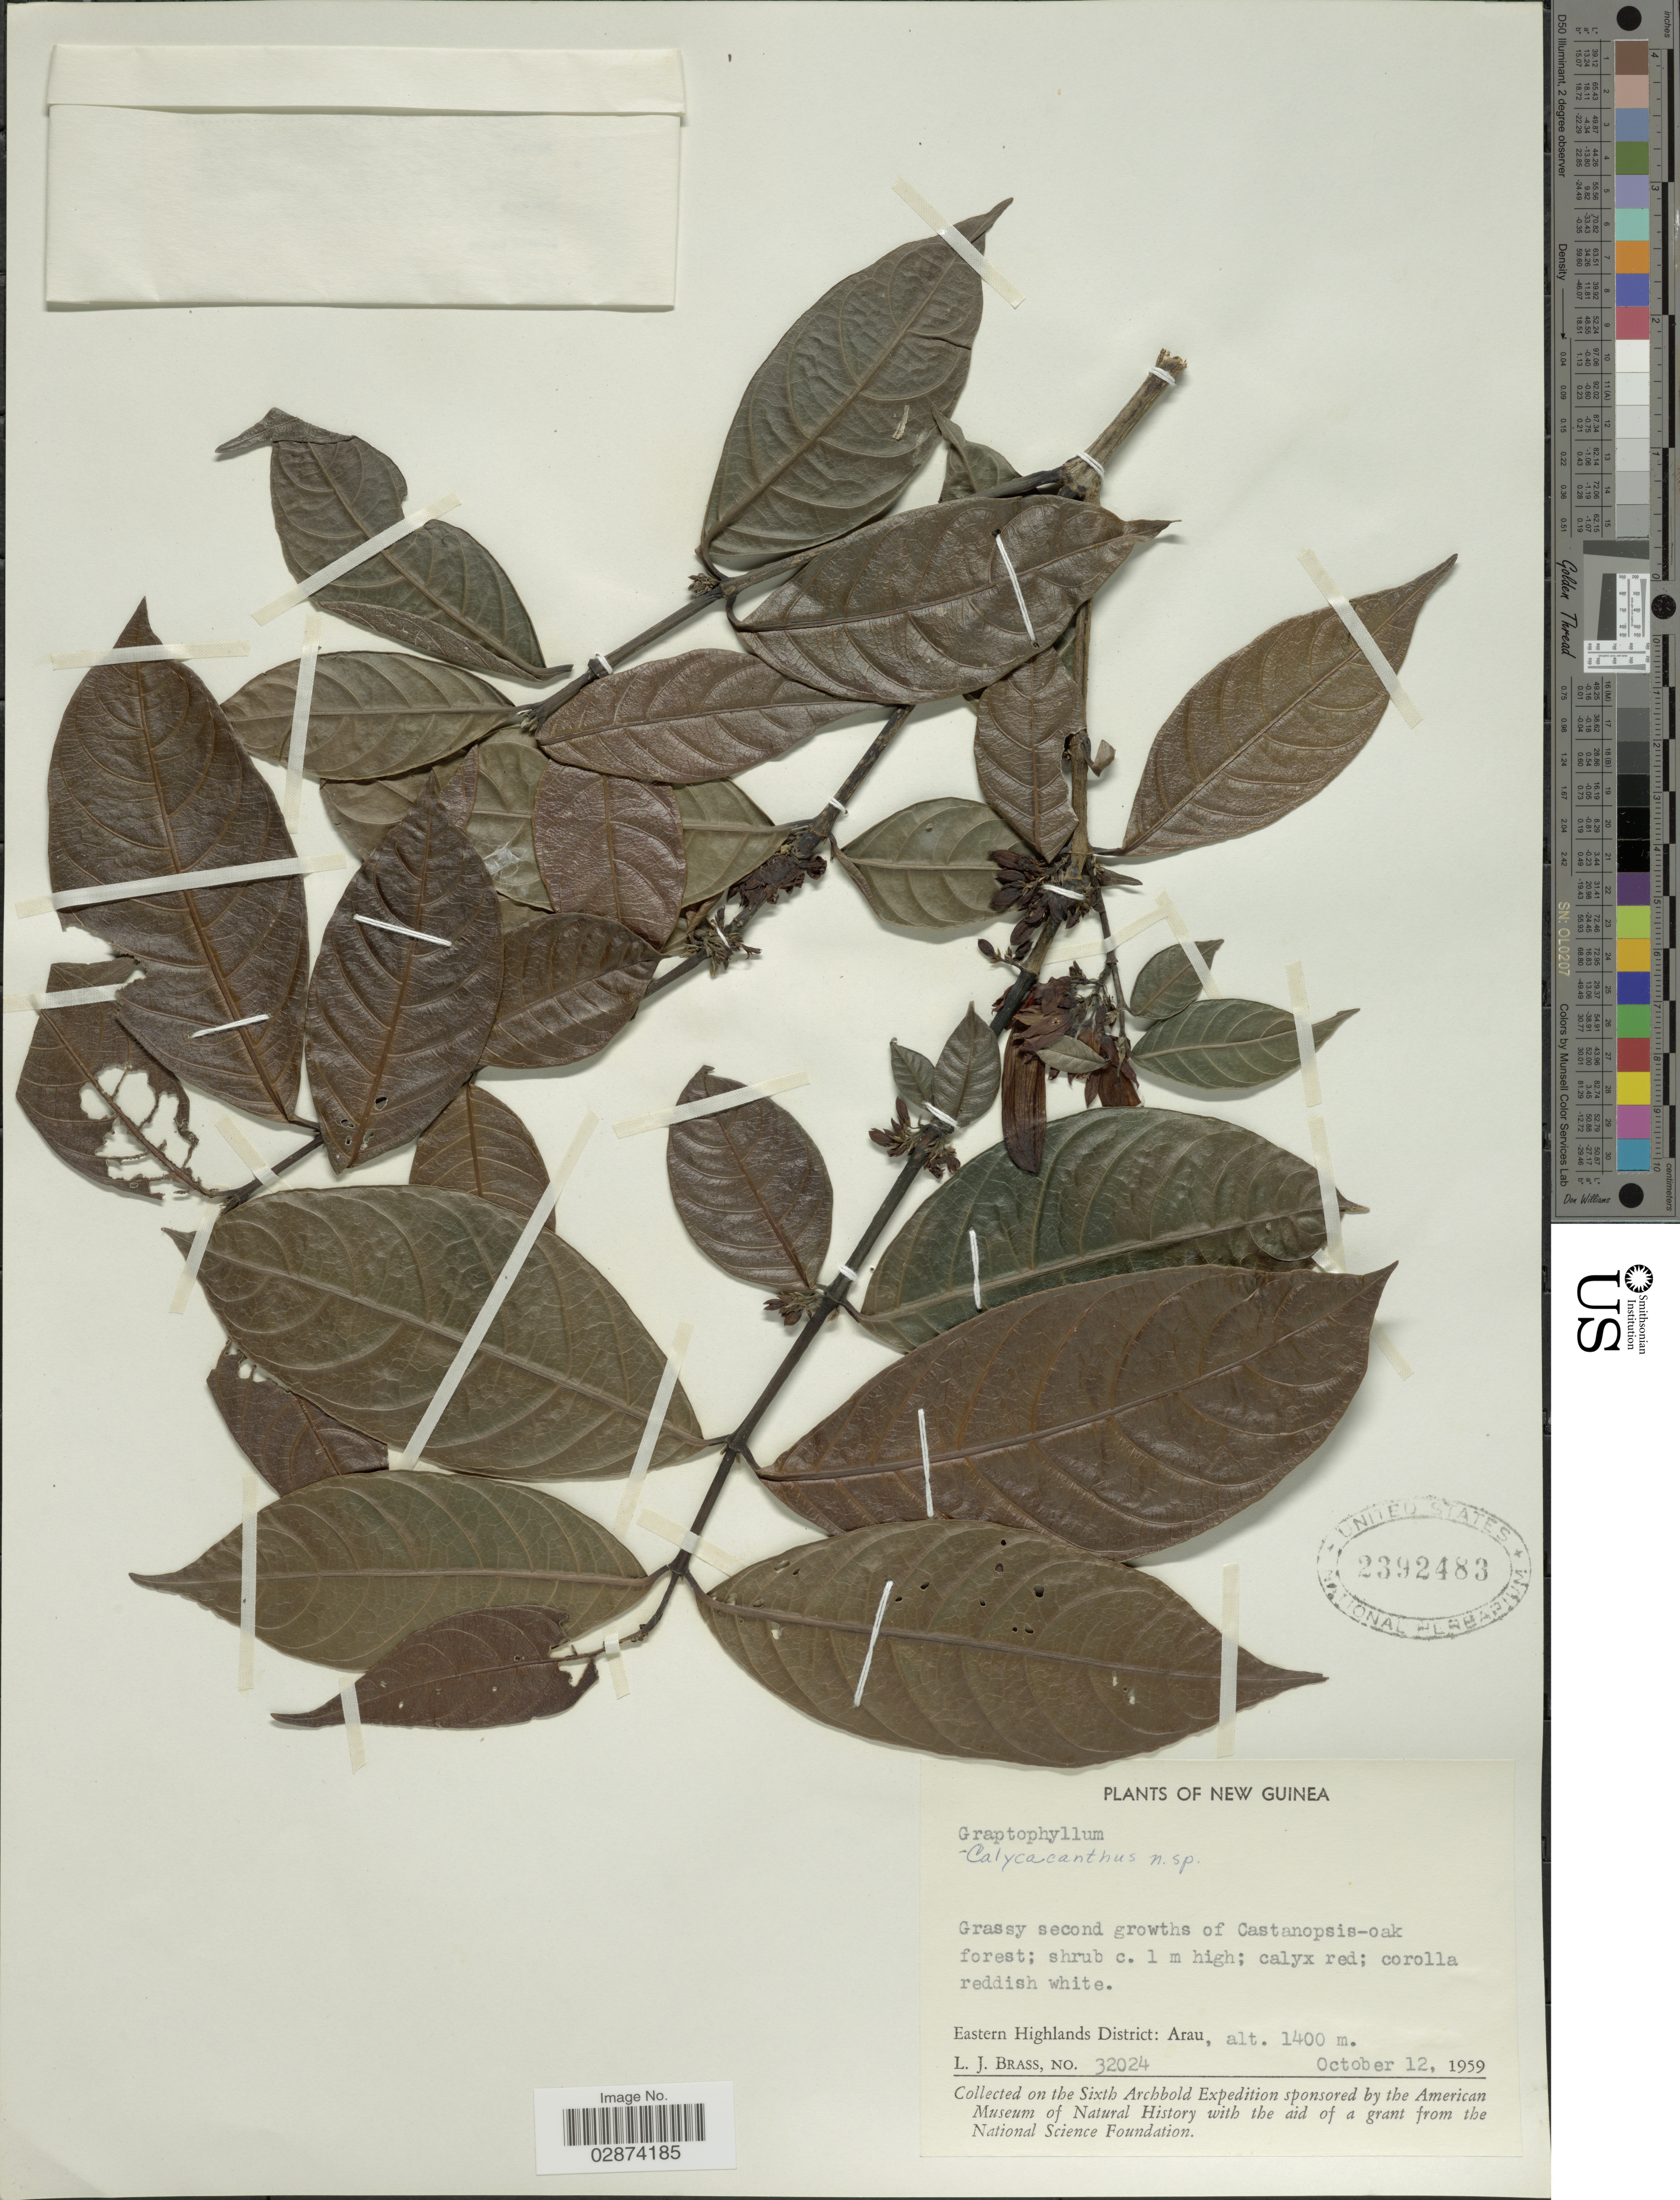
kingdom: Plantae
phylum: Tracheophyta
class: Magnoliopsida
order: Lamiales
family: Acanthaceae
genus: Calycacanthus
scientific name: Calycacanthus sp.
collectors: L. J. Brass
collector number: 32024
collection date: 1959-10-12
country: Papua New Guinea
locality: New Guinea. Eastern Highlands District: Arau.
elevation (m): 1400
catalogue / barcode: US 2392483